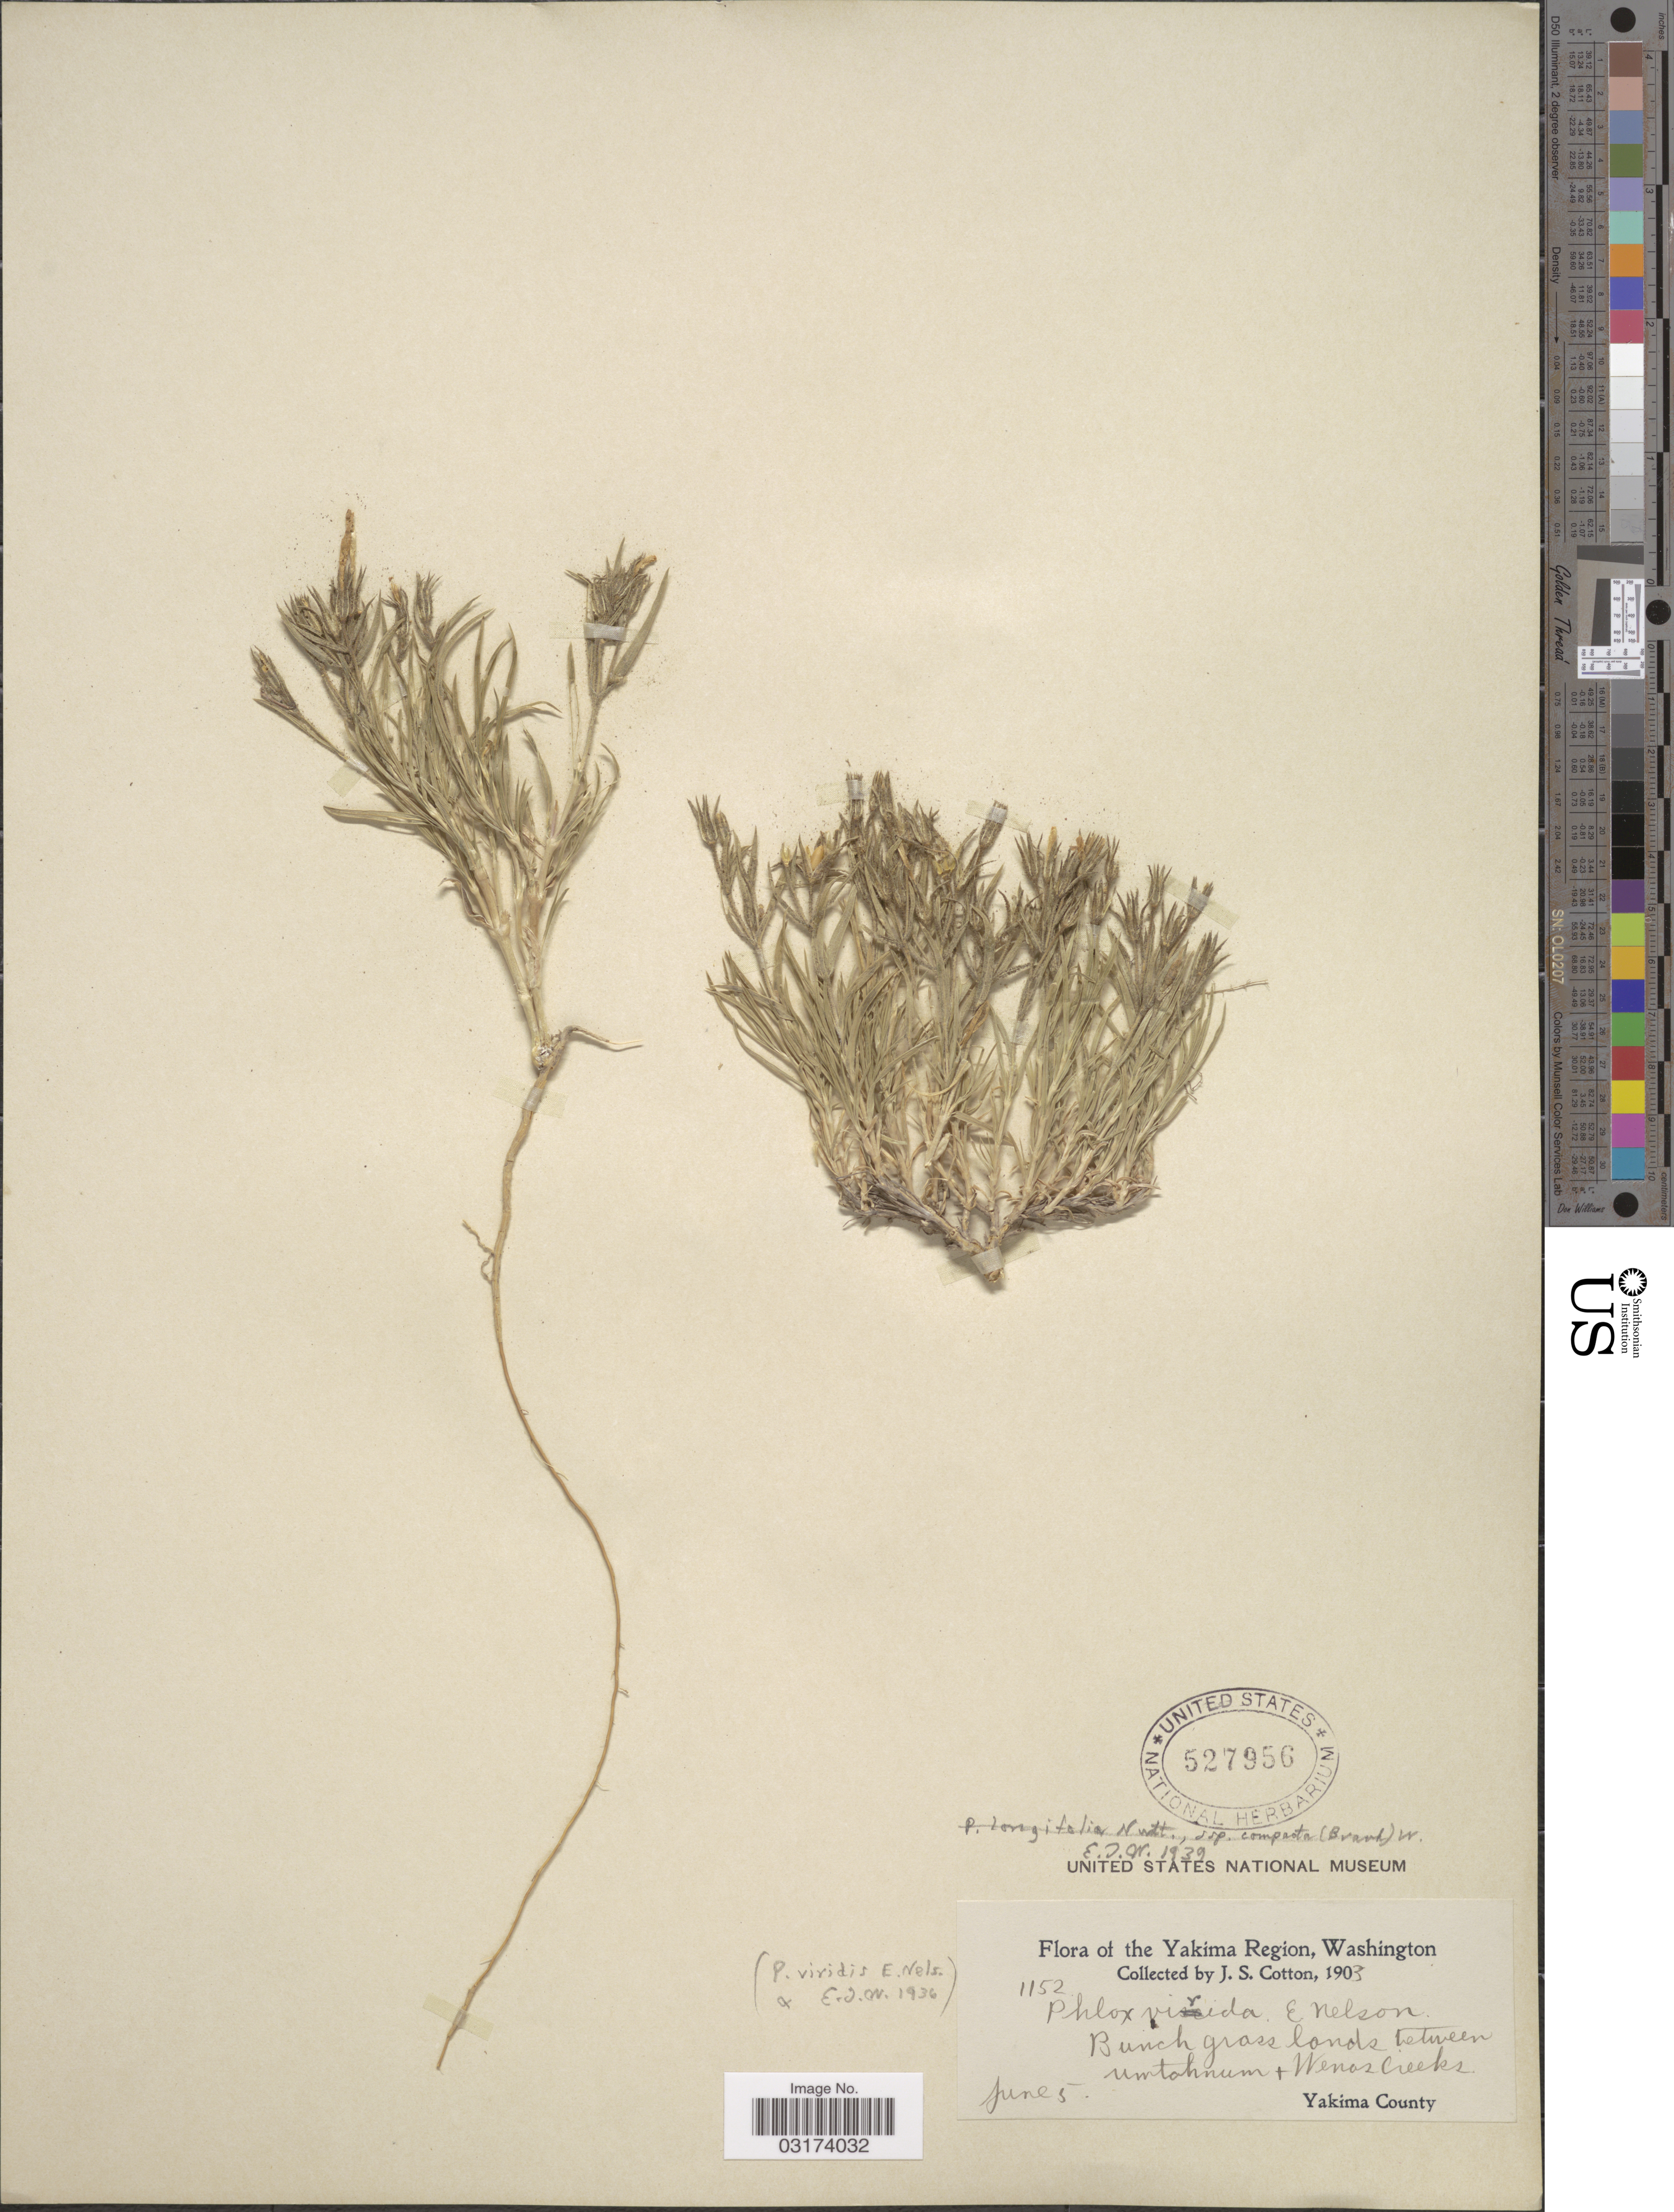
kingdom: Plantae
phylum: Tracheophyta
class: Magnoliopsida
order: Ericales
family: Polemoniaceae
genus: Phlox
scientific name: Phlox viridis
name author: E.E. Nelson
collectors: J. S. Cotton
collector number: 1152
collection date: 1903-06-05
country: United States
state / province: Washington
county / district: Yakima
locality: Yakima Region, Bunch grass lands between Umtahnum + Wenas creeks.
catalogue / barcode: US 527956